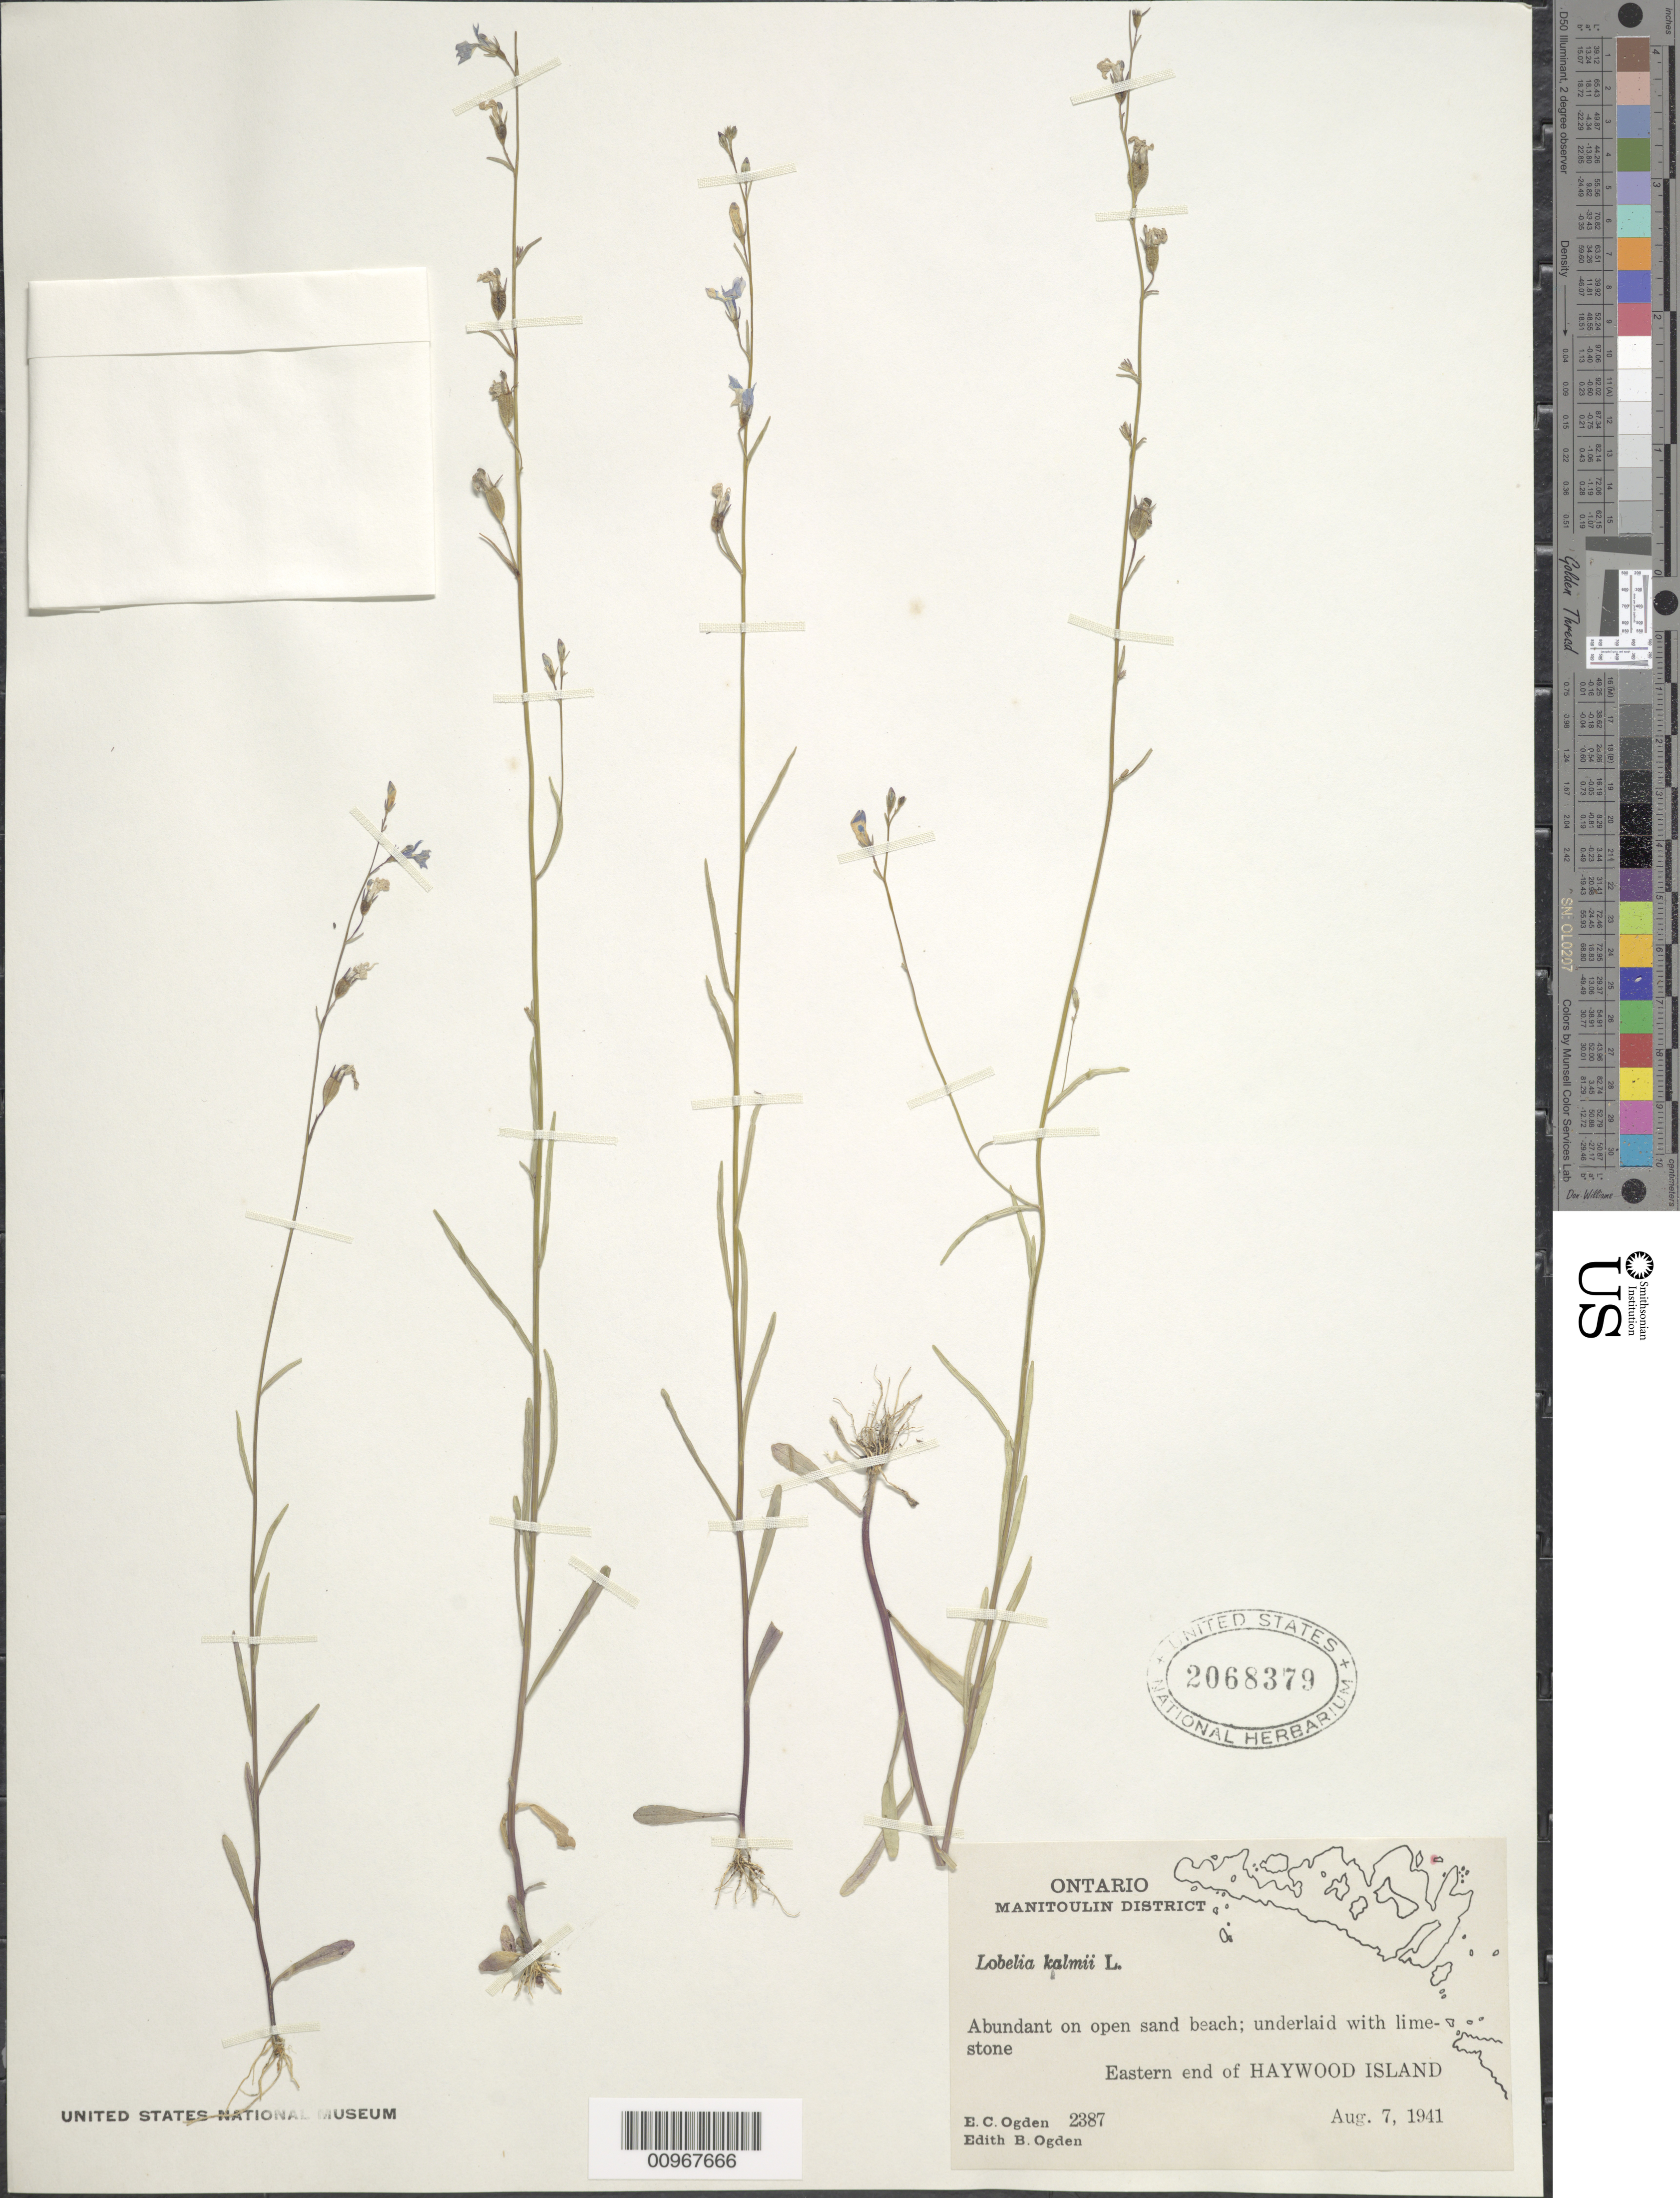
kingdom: Plantae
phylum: Tracheophyta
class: Magnoliopsida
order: Asterales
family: Campanulaceae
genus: Lobelia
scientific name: Lobelia kalmii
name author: L.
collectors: E. C. Ogden & E. Ogden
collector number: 2387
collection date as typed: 07 Aug 1941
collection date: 1941-08-07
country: Canada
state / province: Ontario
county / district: Peterborough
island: Haywood Island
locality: Eastern end of Haywood Island. [County previously recorded as Manitoulin]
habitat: abundant on open sand beach; underlaid with limestone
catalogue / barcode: US 2068379